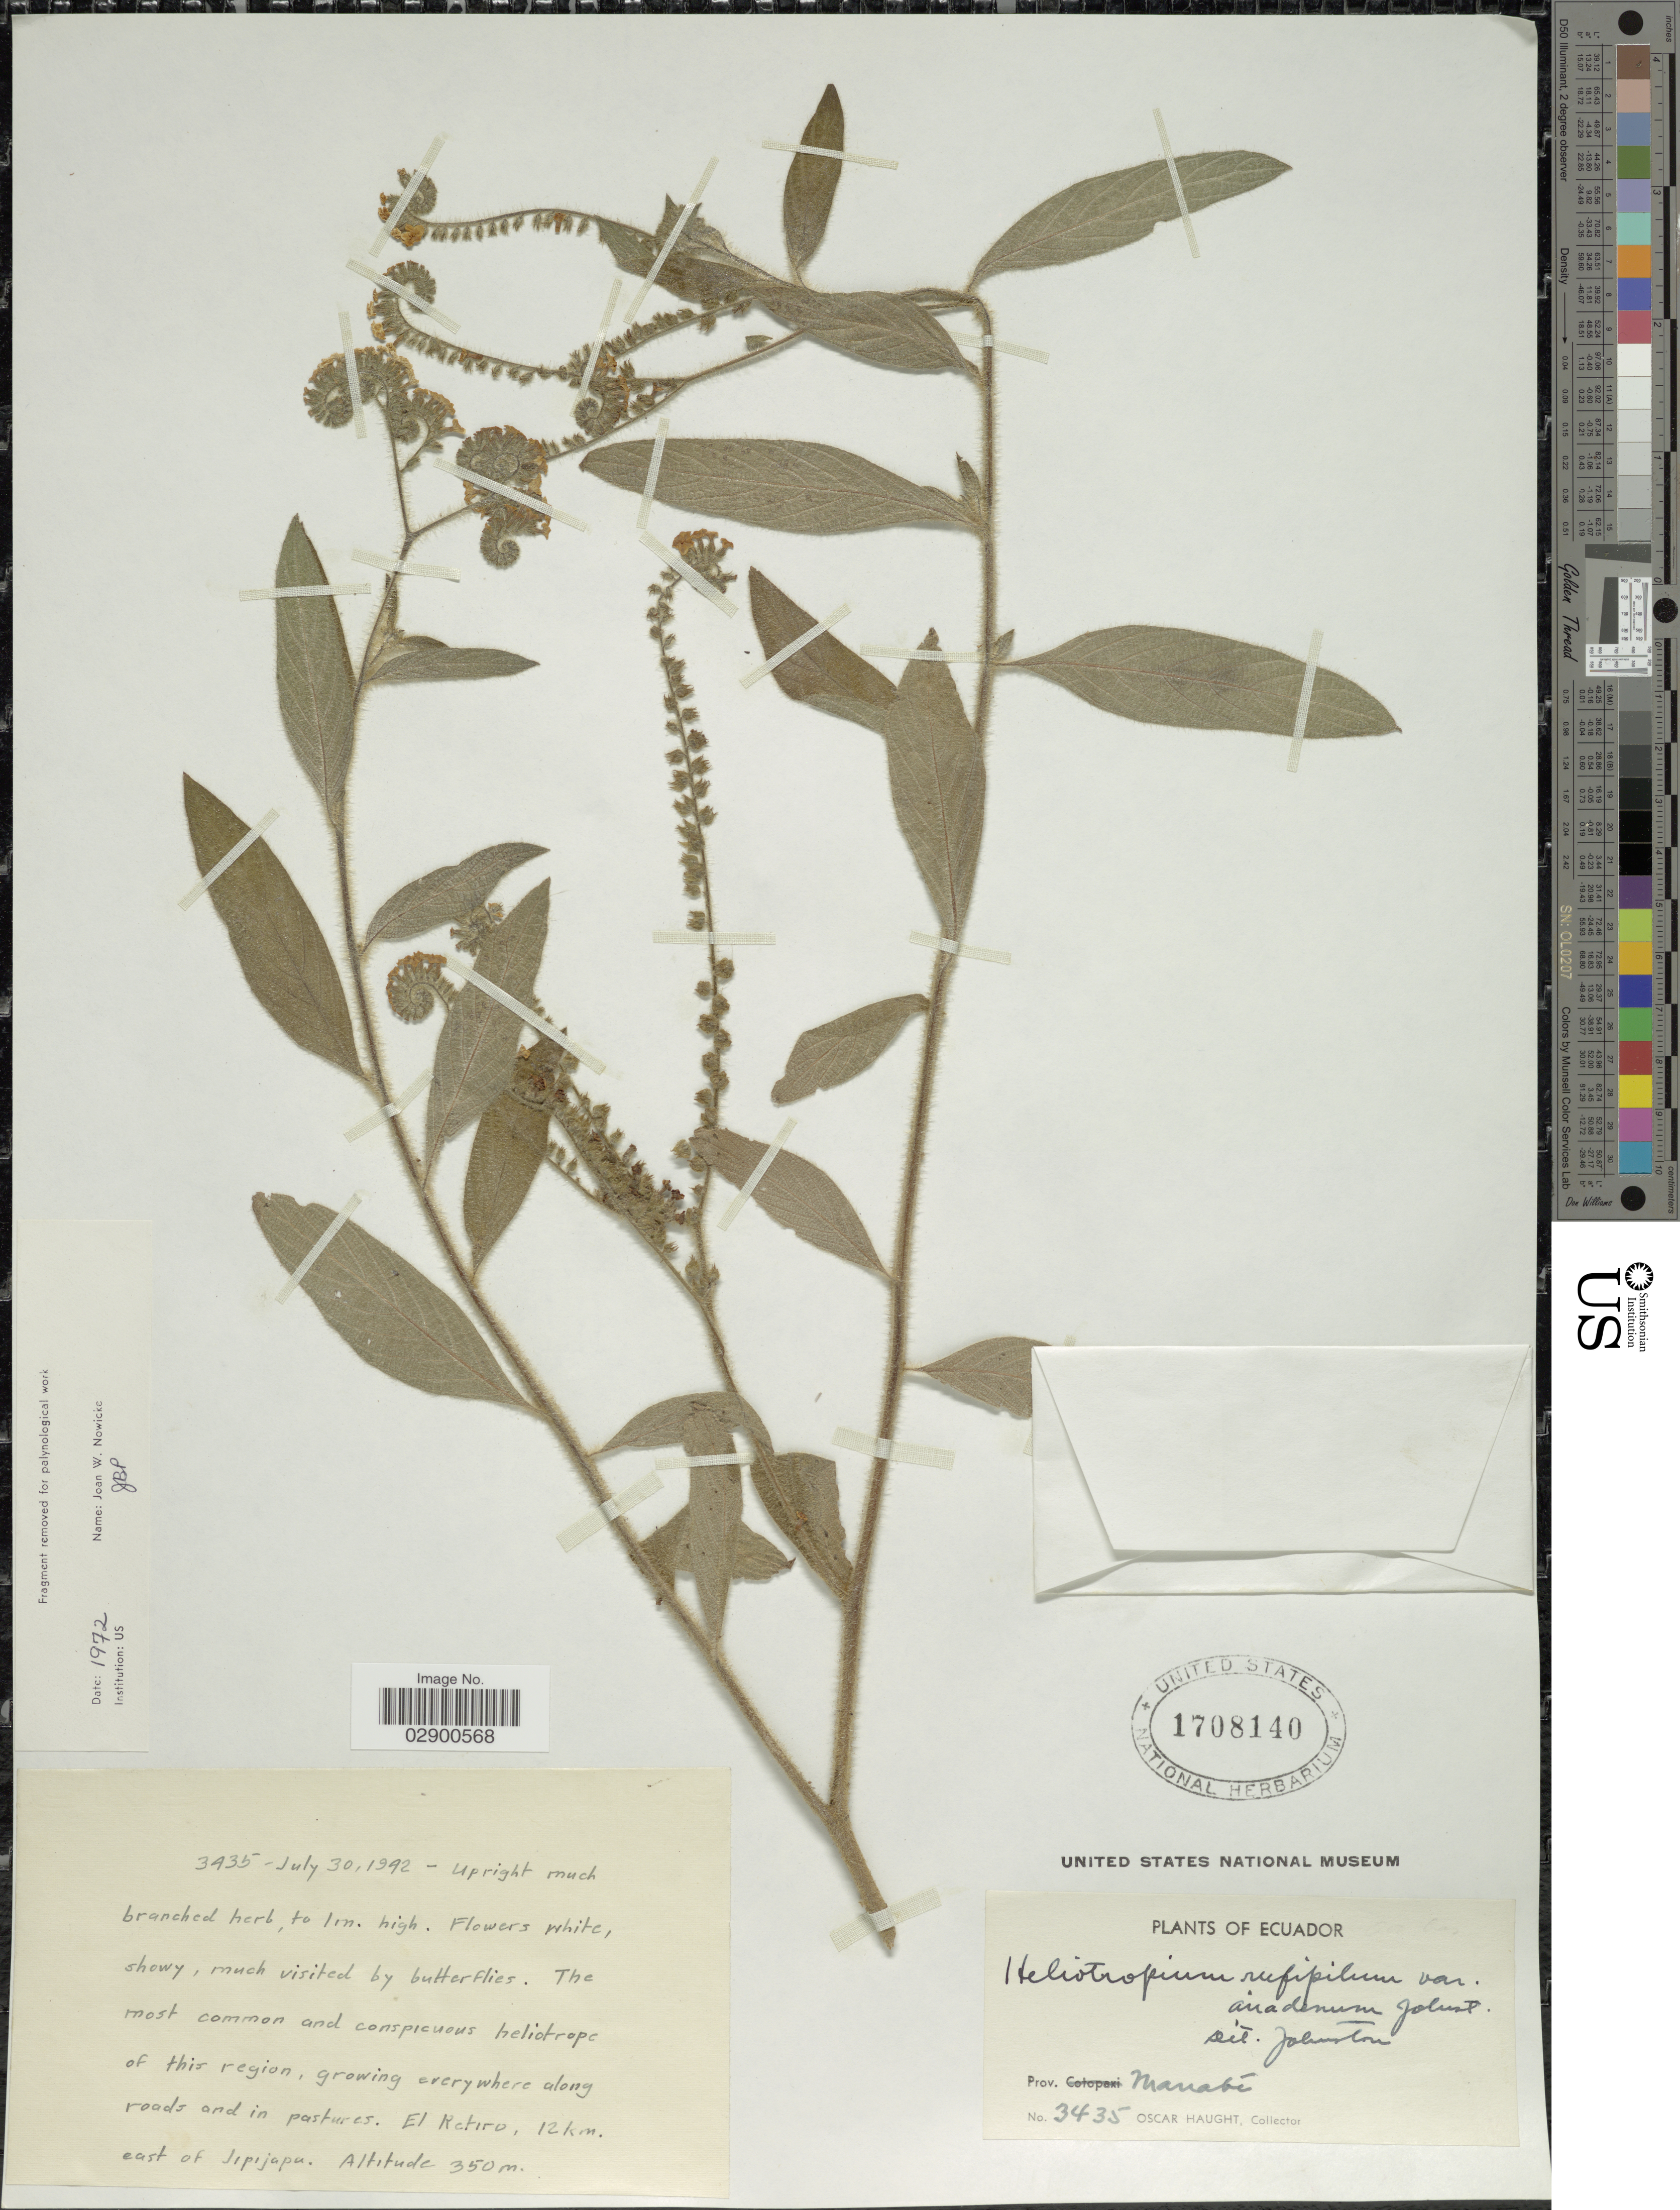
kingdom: Plantae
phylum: Tracheophyta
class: Magnoliopsida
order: Boraginales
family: Heliotropiaceae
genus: Heliotropium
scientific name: Heliotropium rufipilum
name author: (Benth.) I.M. Johnst.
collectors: O. L. Haught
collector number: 3435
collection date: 1992-07-30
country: Ecuador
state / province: Manabí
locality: El Retiro, 12km. east of Jipijapu.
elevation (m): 350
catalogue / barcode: US 1708140